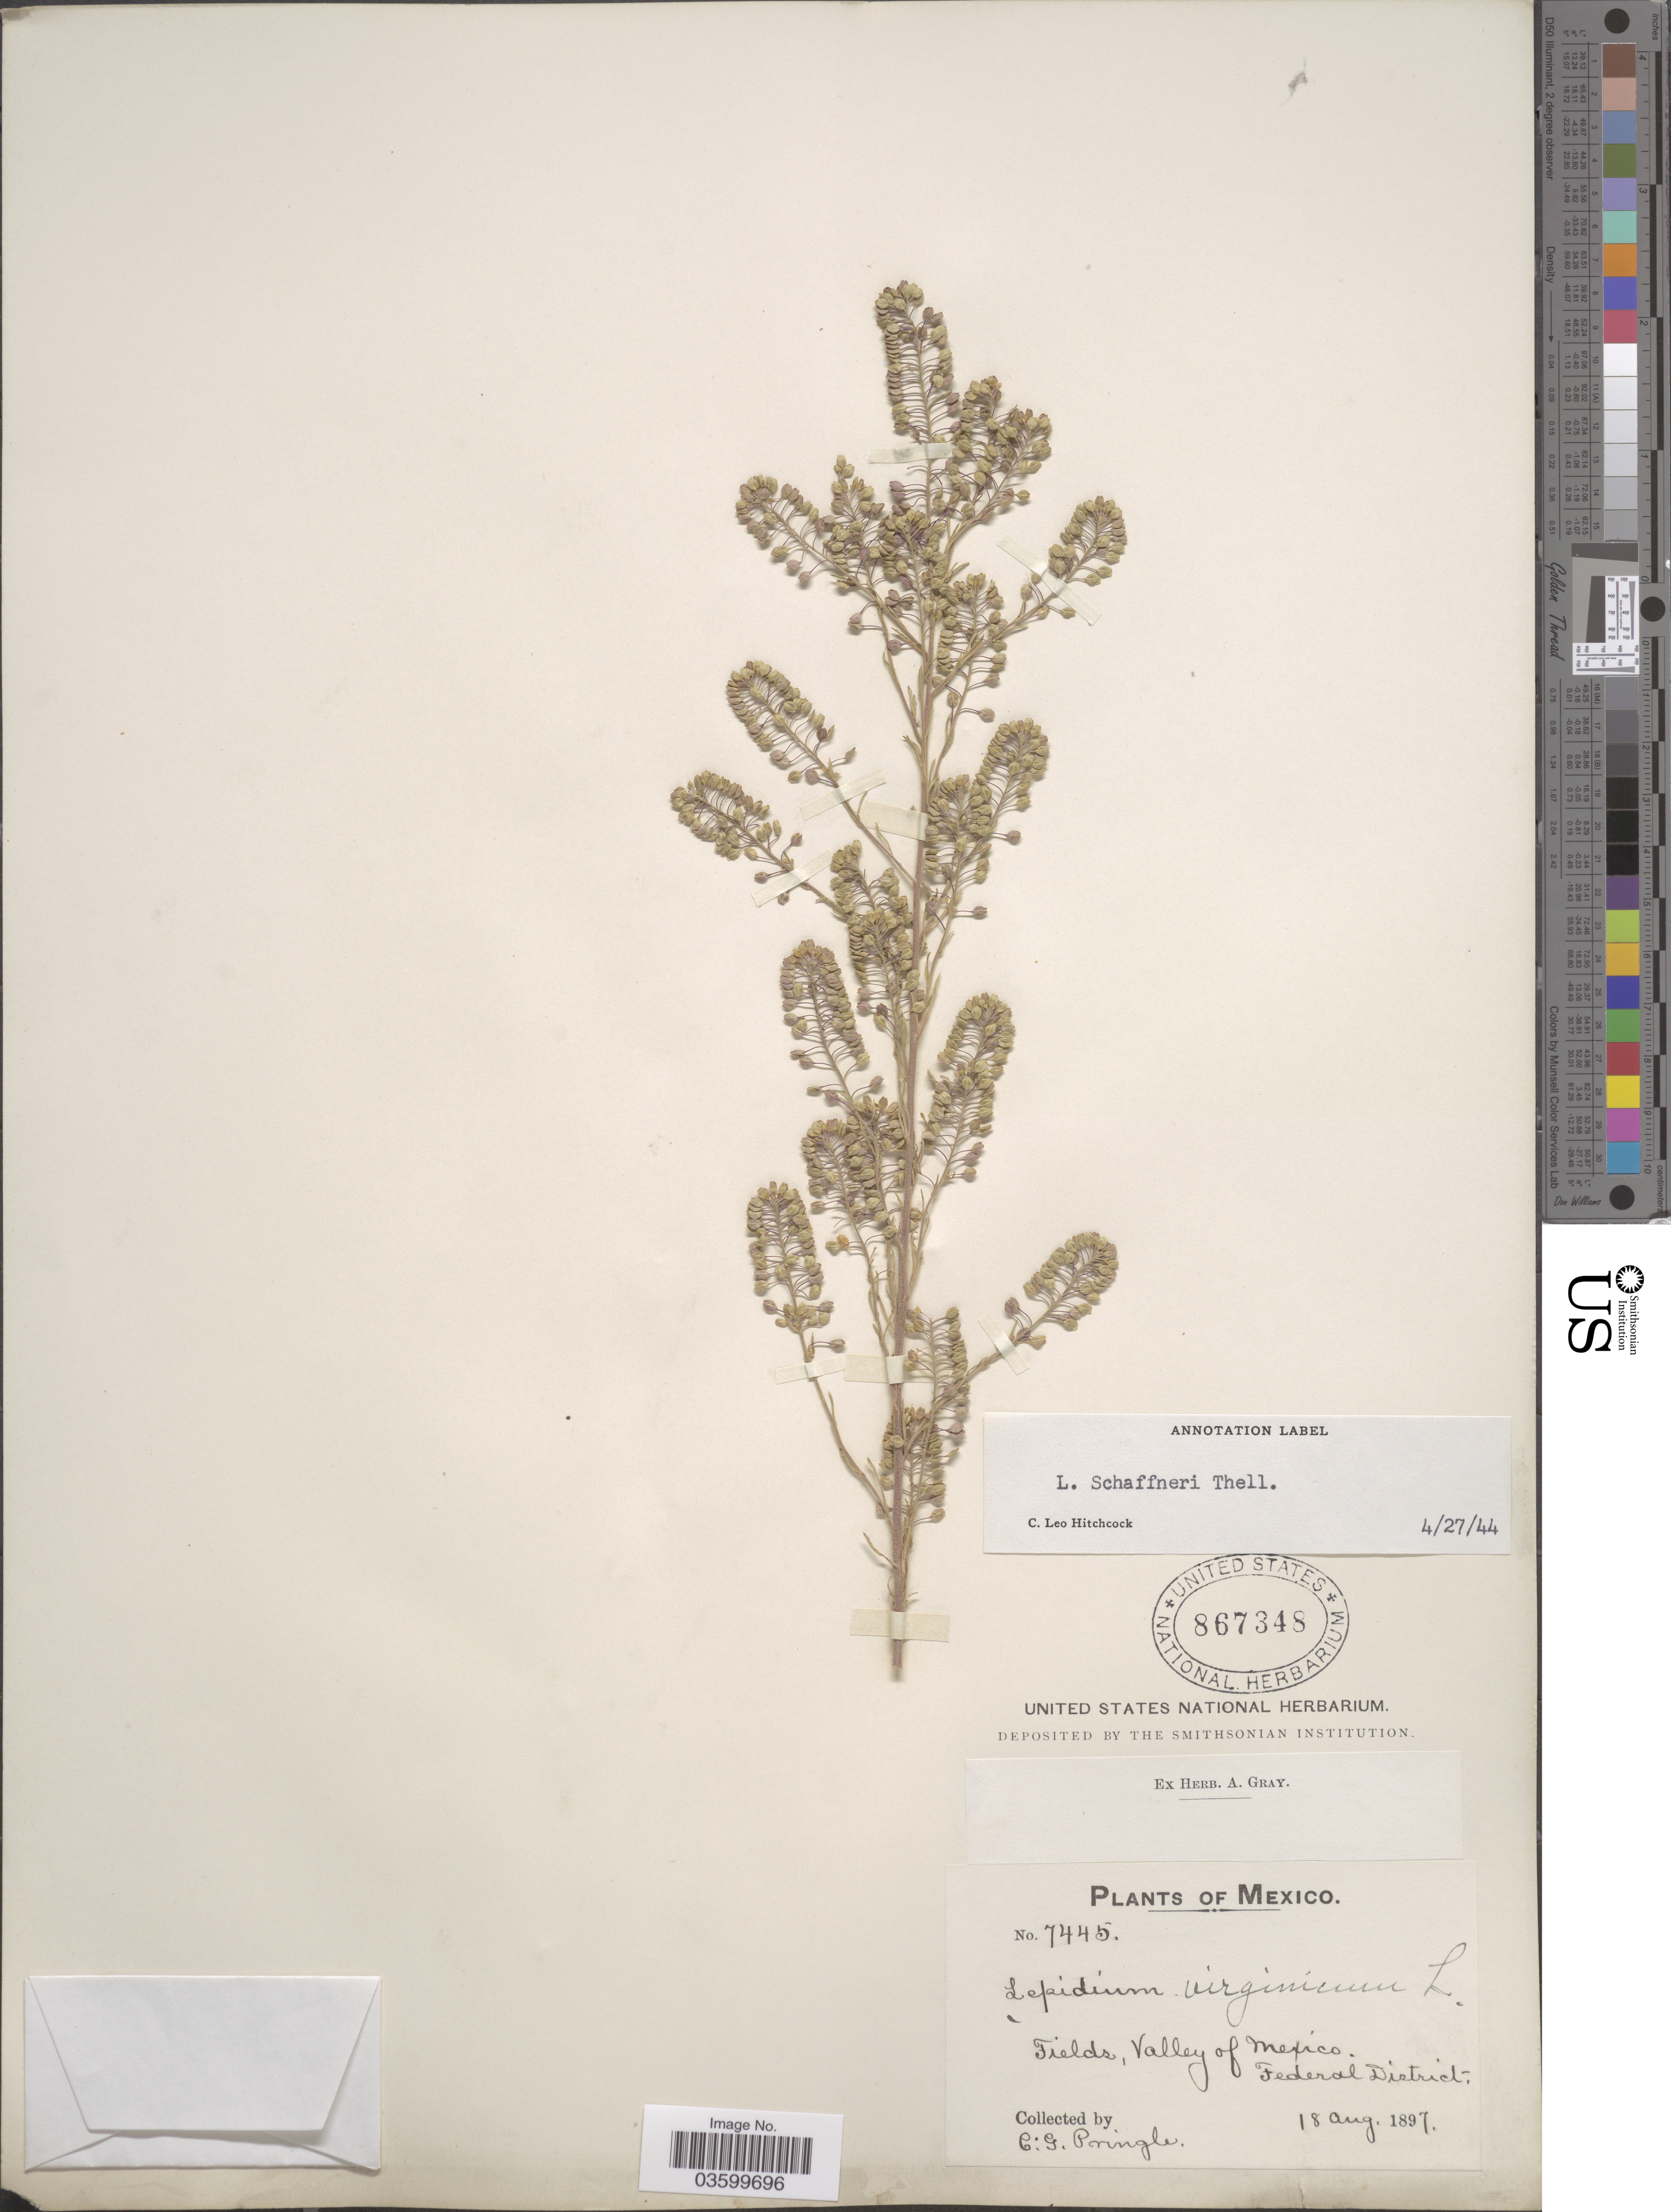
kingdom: Plantae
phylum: Tracheophyta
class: Magnoliopsida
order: Brassicales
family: Brassicaceae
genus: Lepidium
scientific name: Lepidium gerloffianum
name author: Vatke ex Thell.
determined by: Al-Shehbaz, I. A., (MO), Missouri Botanical Garden (UNITED STATES)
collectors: C. G. Pringle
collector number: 7445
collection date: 1897-08-18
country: Mexico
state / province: Distrito Federal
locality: Fields, Valley of Mexico. Federal District.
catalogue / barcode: US 867348